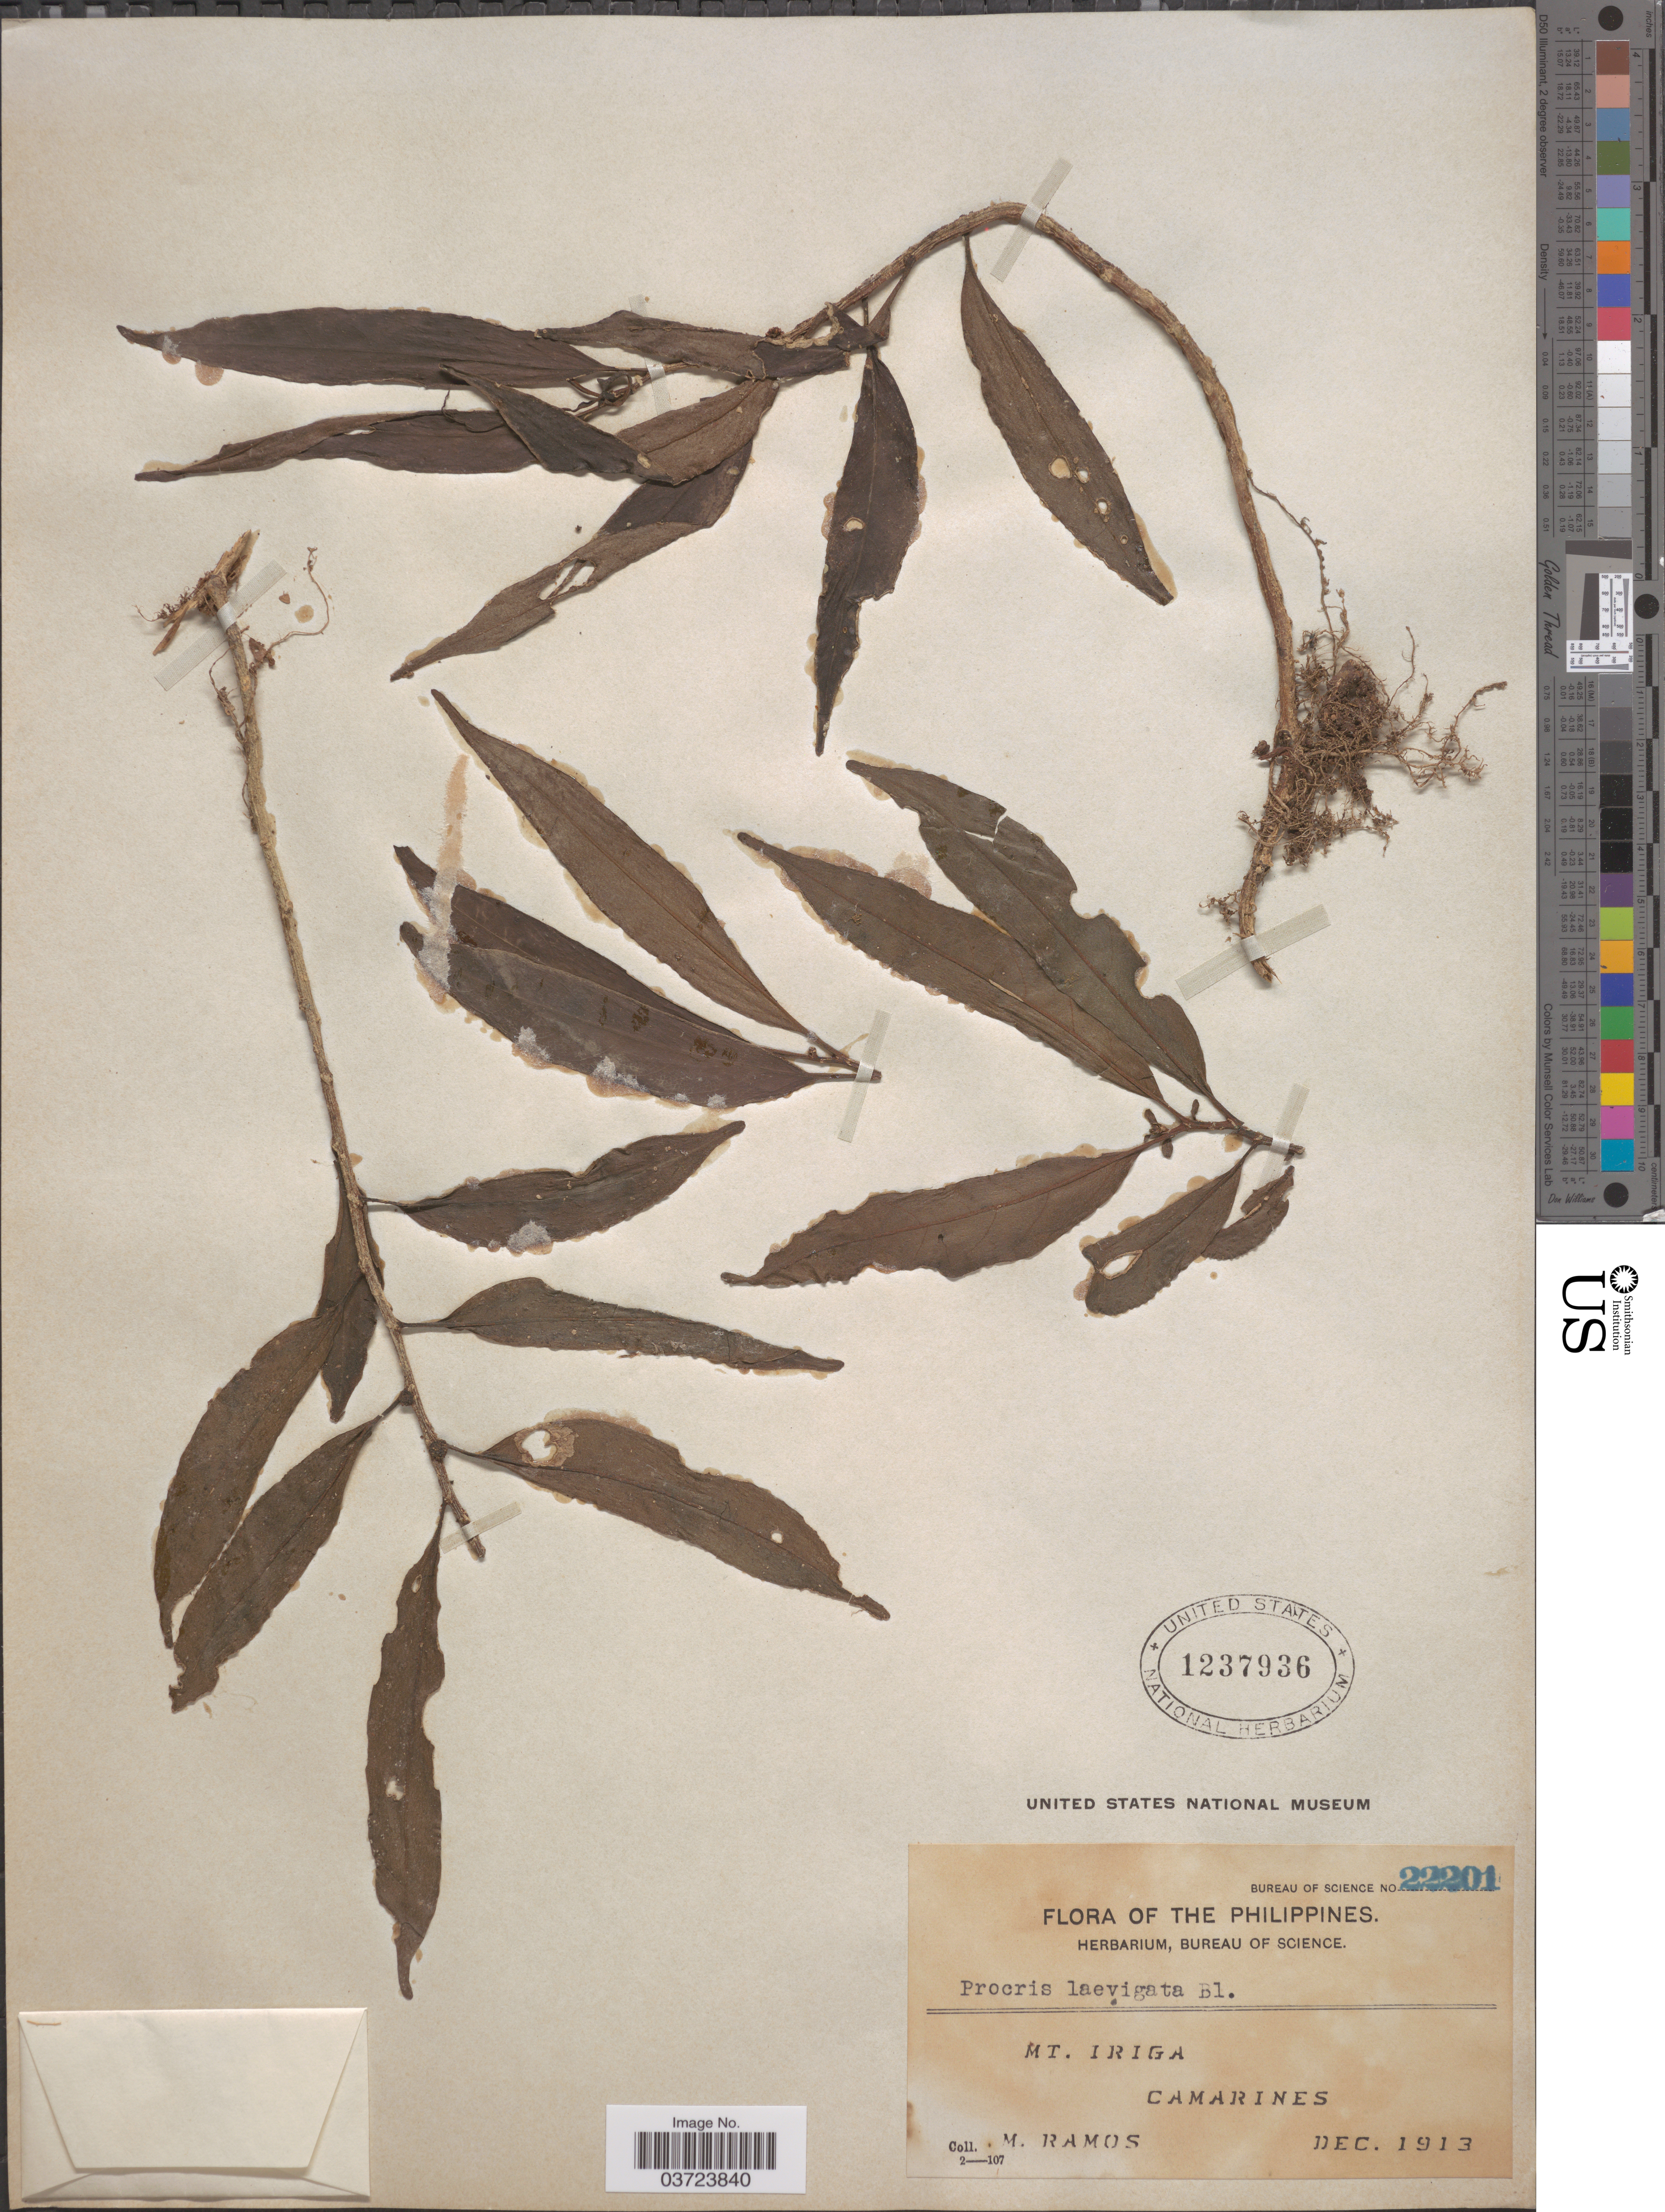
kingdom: Plantae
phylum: Tracheophyta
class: Magnoliopsida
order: Rosales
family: Urticaceae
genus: Procris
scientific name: Procris laevigata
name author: Blume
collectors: M. Ramos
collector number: Bureau of Science 22201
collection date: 1913-12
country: Philippines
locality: Mt. Iriga. Camarines.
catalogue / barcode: US 1237936